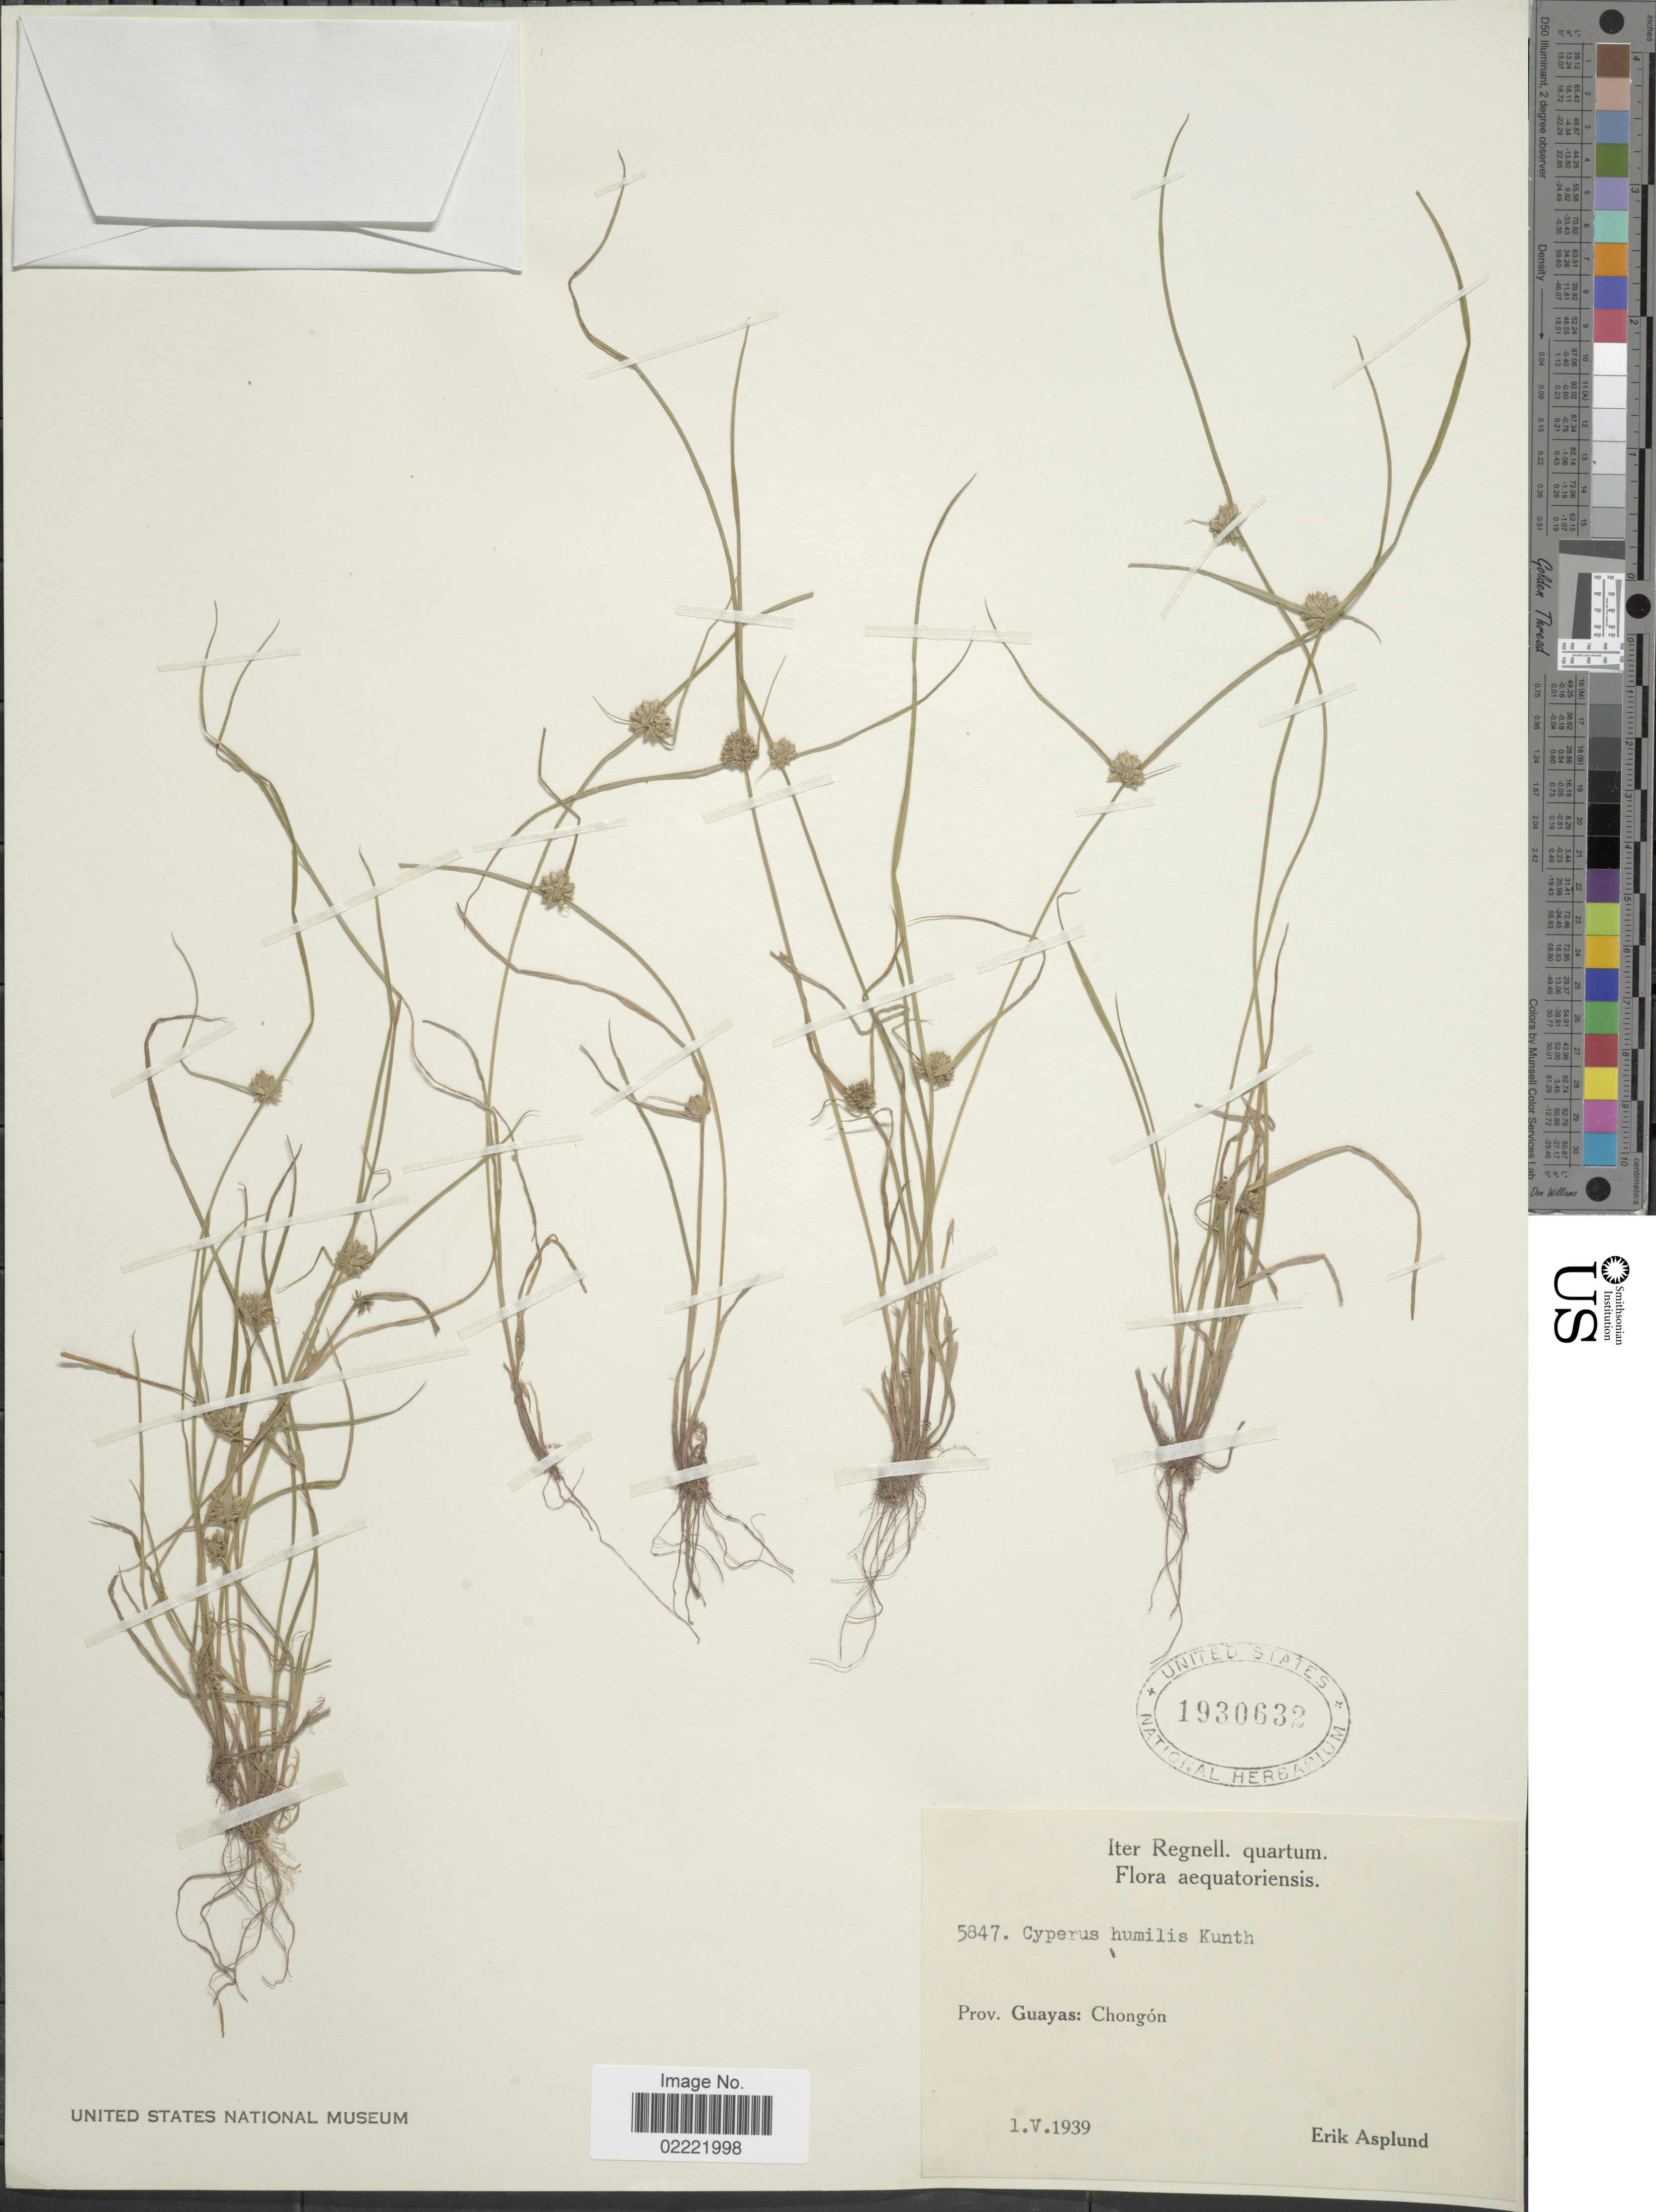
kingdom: Plantae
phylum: Tracheophyta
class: Liliopsida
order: Poales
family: Cyperaceae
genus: Cyperus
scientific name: Cyperus humilis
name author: Kunth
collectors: E. Asplund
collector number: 5847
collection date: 1939-05-01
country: Ecuador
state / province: Guayas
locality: Chongon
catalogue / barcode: US 1930632